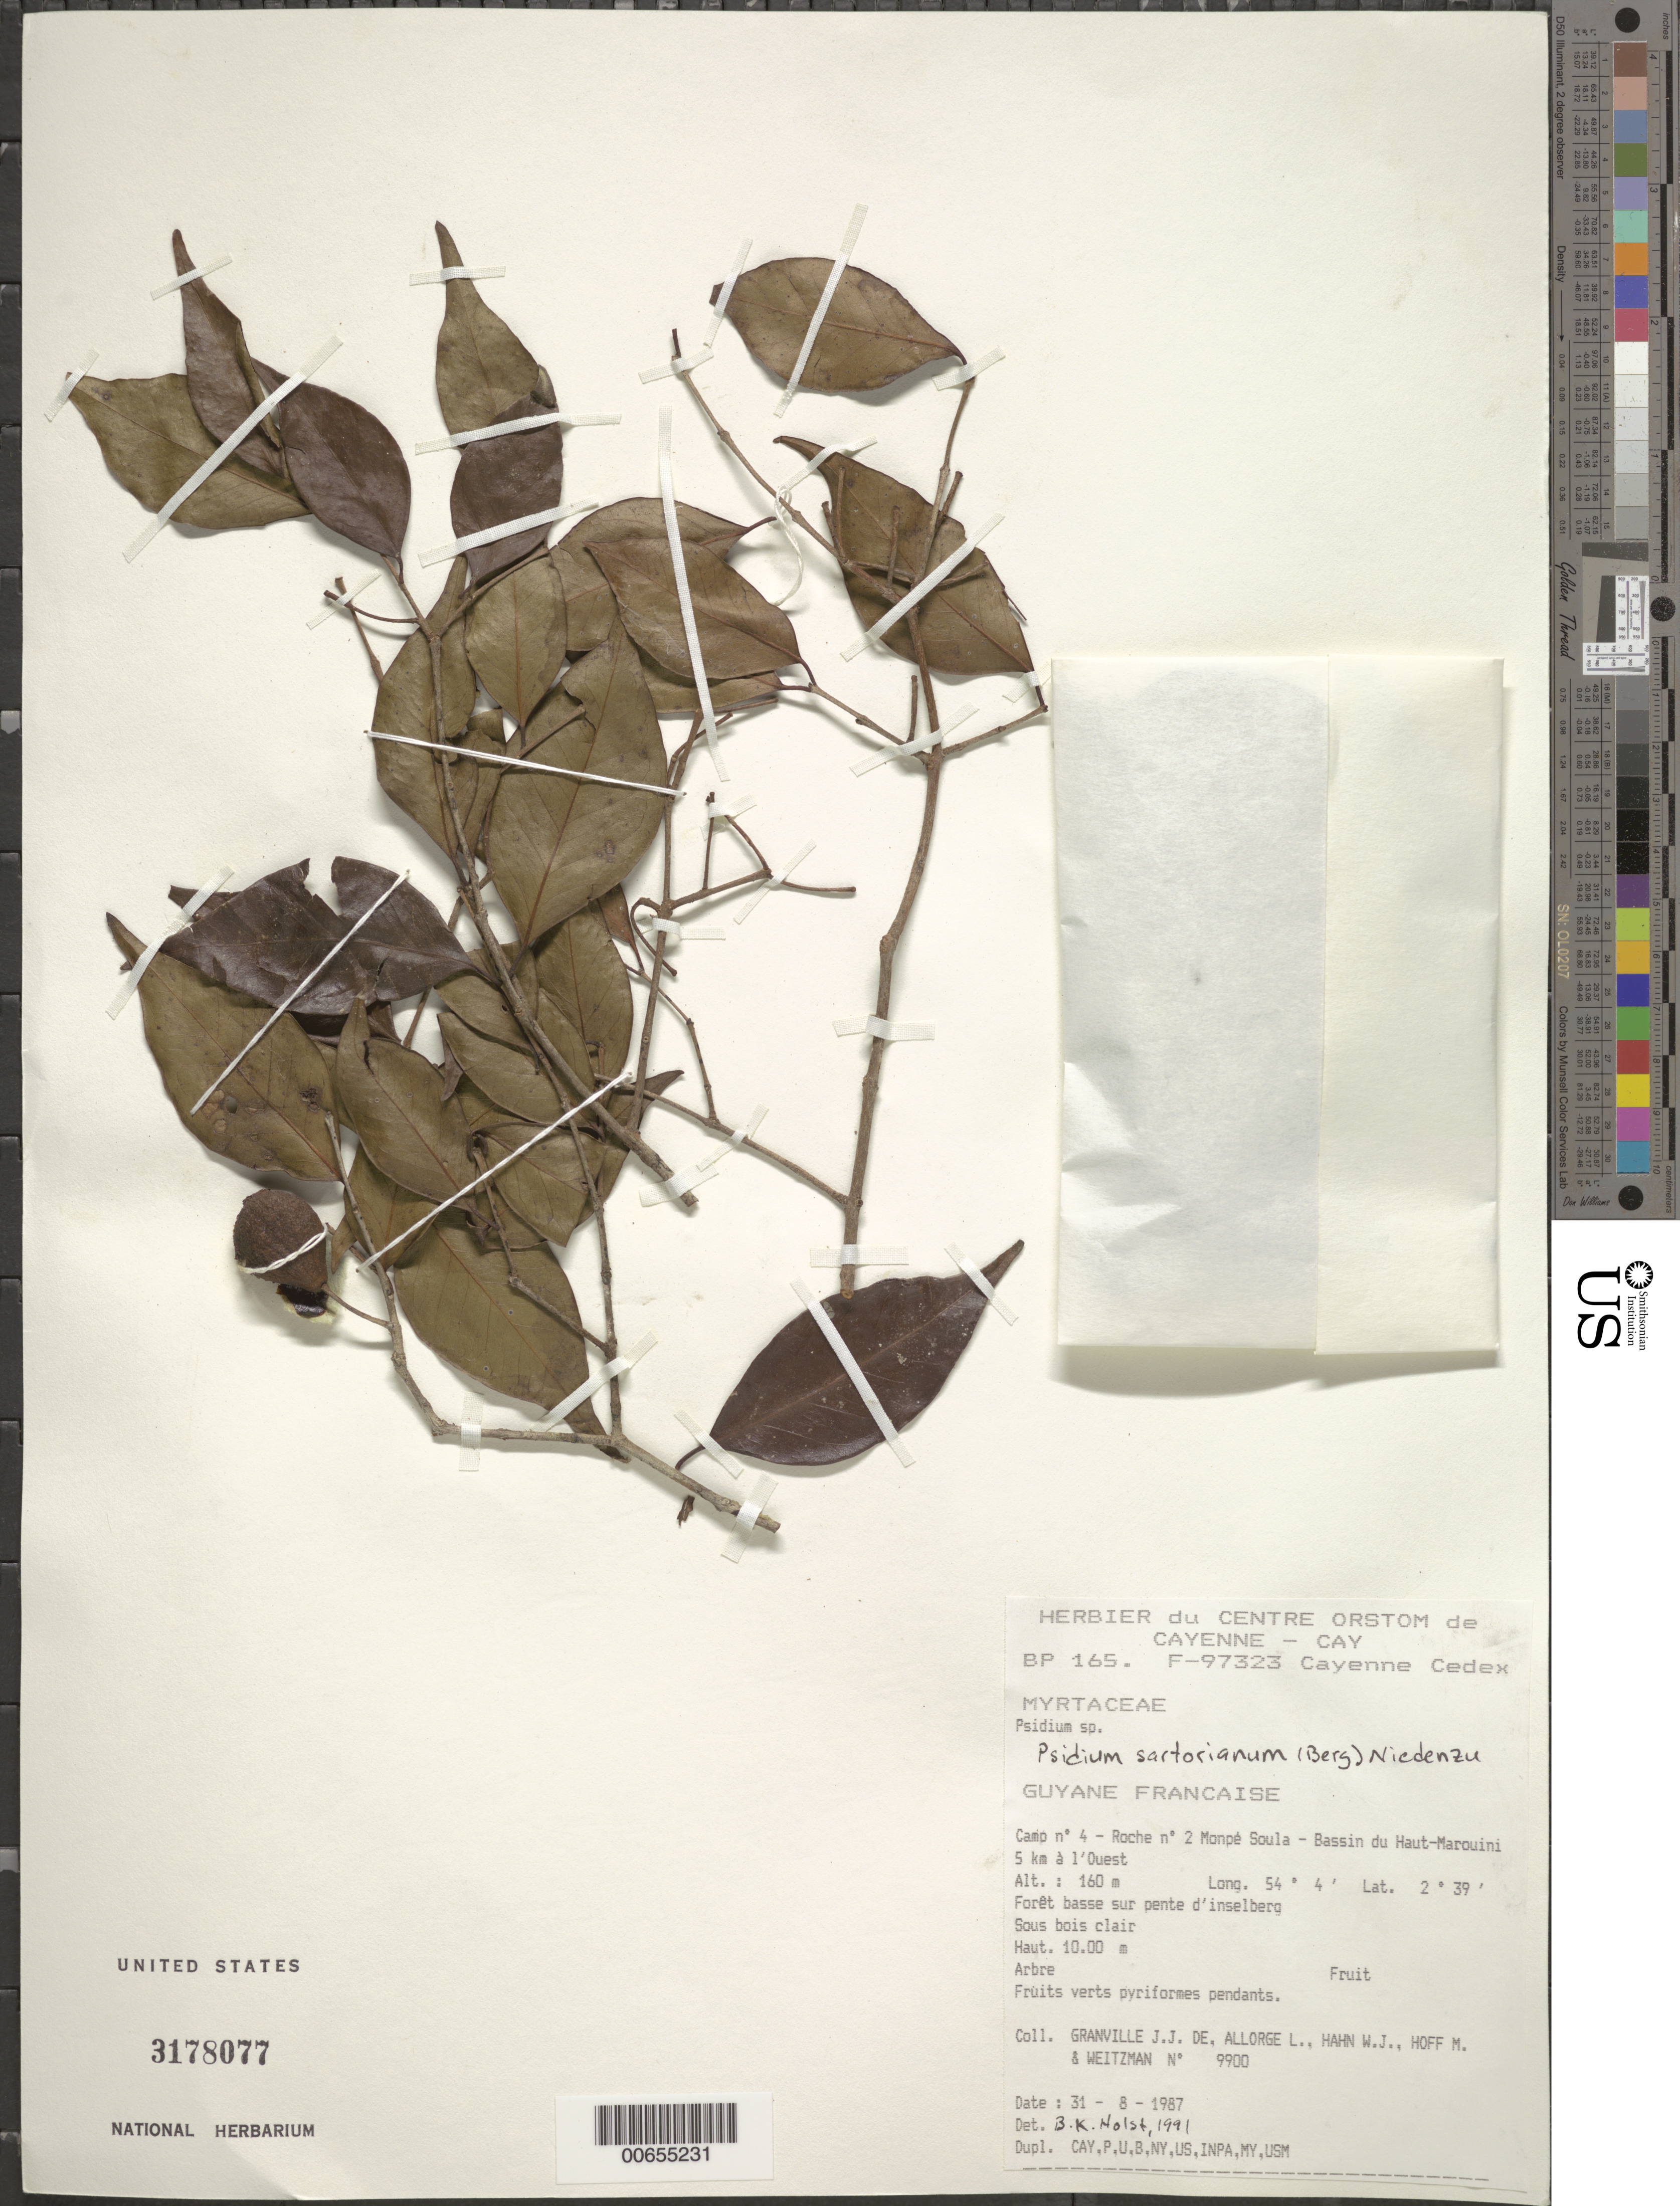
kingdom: Plantae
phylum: Tracheophyta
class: Magnoliopsida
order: Myrtales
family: Myrtaceae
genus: Psidium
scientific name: Psidium sartorianum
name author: (O. Berg) Nied.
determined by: Holst, Bruce K.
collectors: J.-J. de Granville, L. Allorge, W. J. Hahn, M. Hoff & A. L. Weitzman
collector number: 9900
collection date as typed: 31-Aug-87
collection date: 1987-08-31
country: French Guiana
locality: Monpé Soula, Camp #4, Bassin du Haut-Marouini, 5 km to W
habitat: Forêt basse sur pente d'inselberg; Sous bois clair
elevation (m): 160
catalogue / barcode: US 3178077